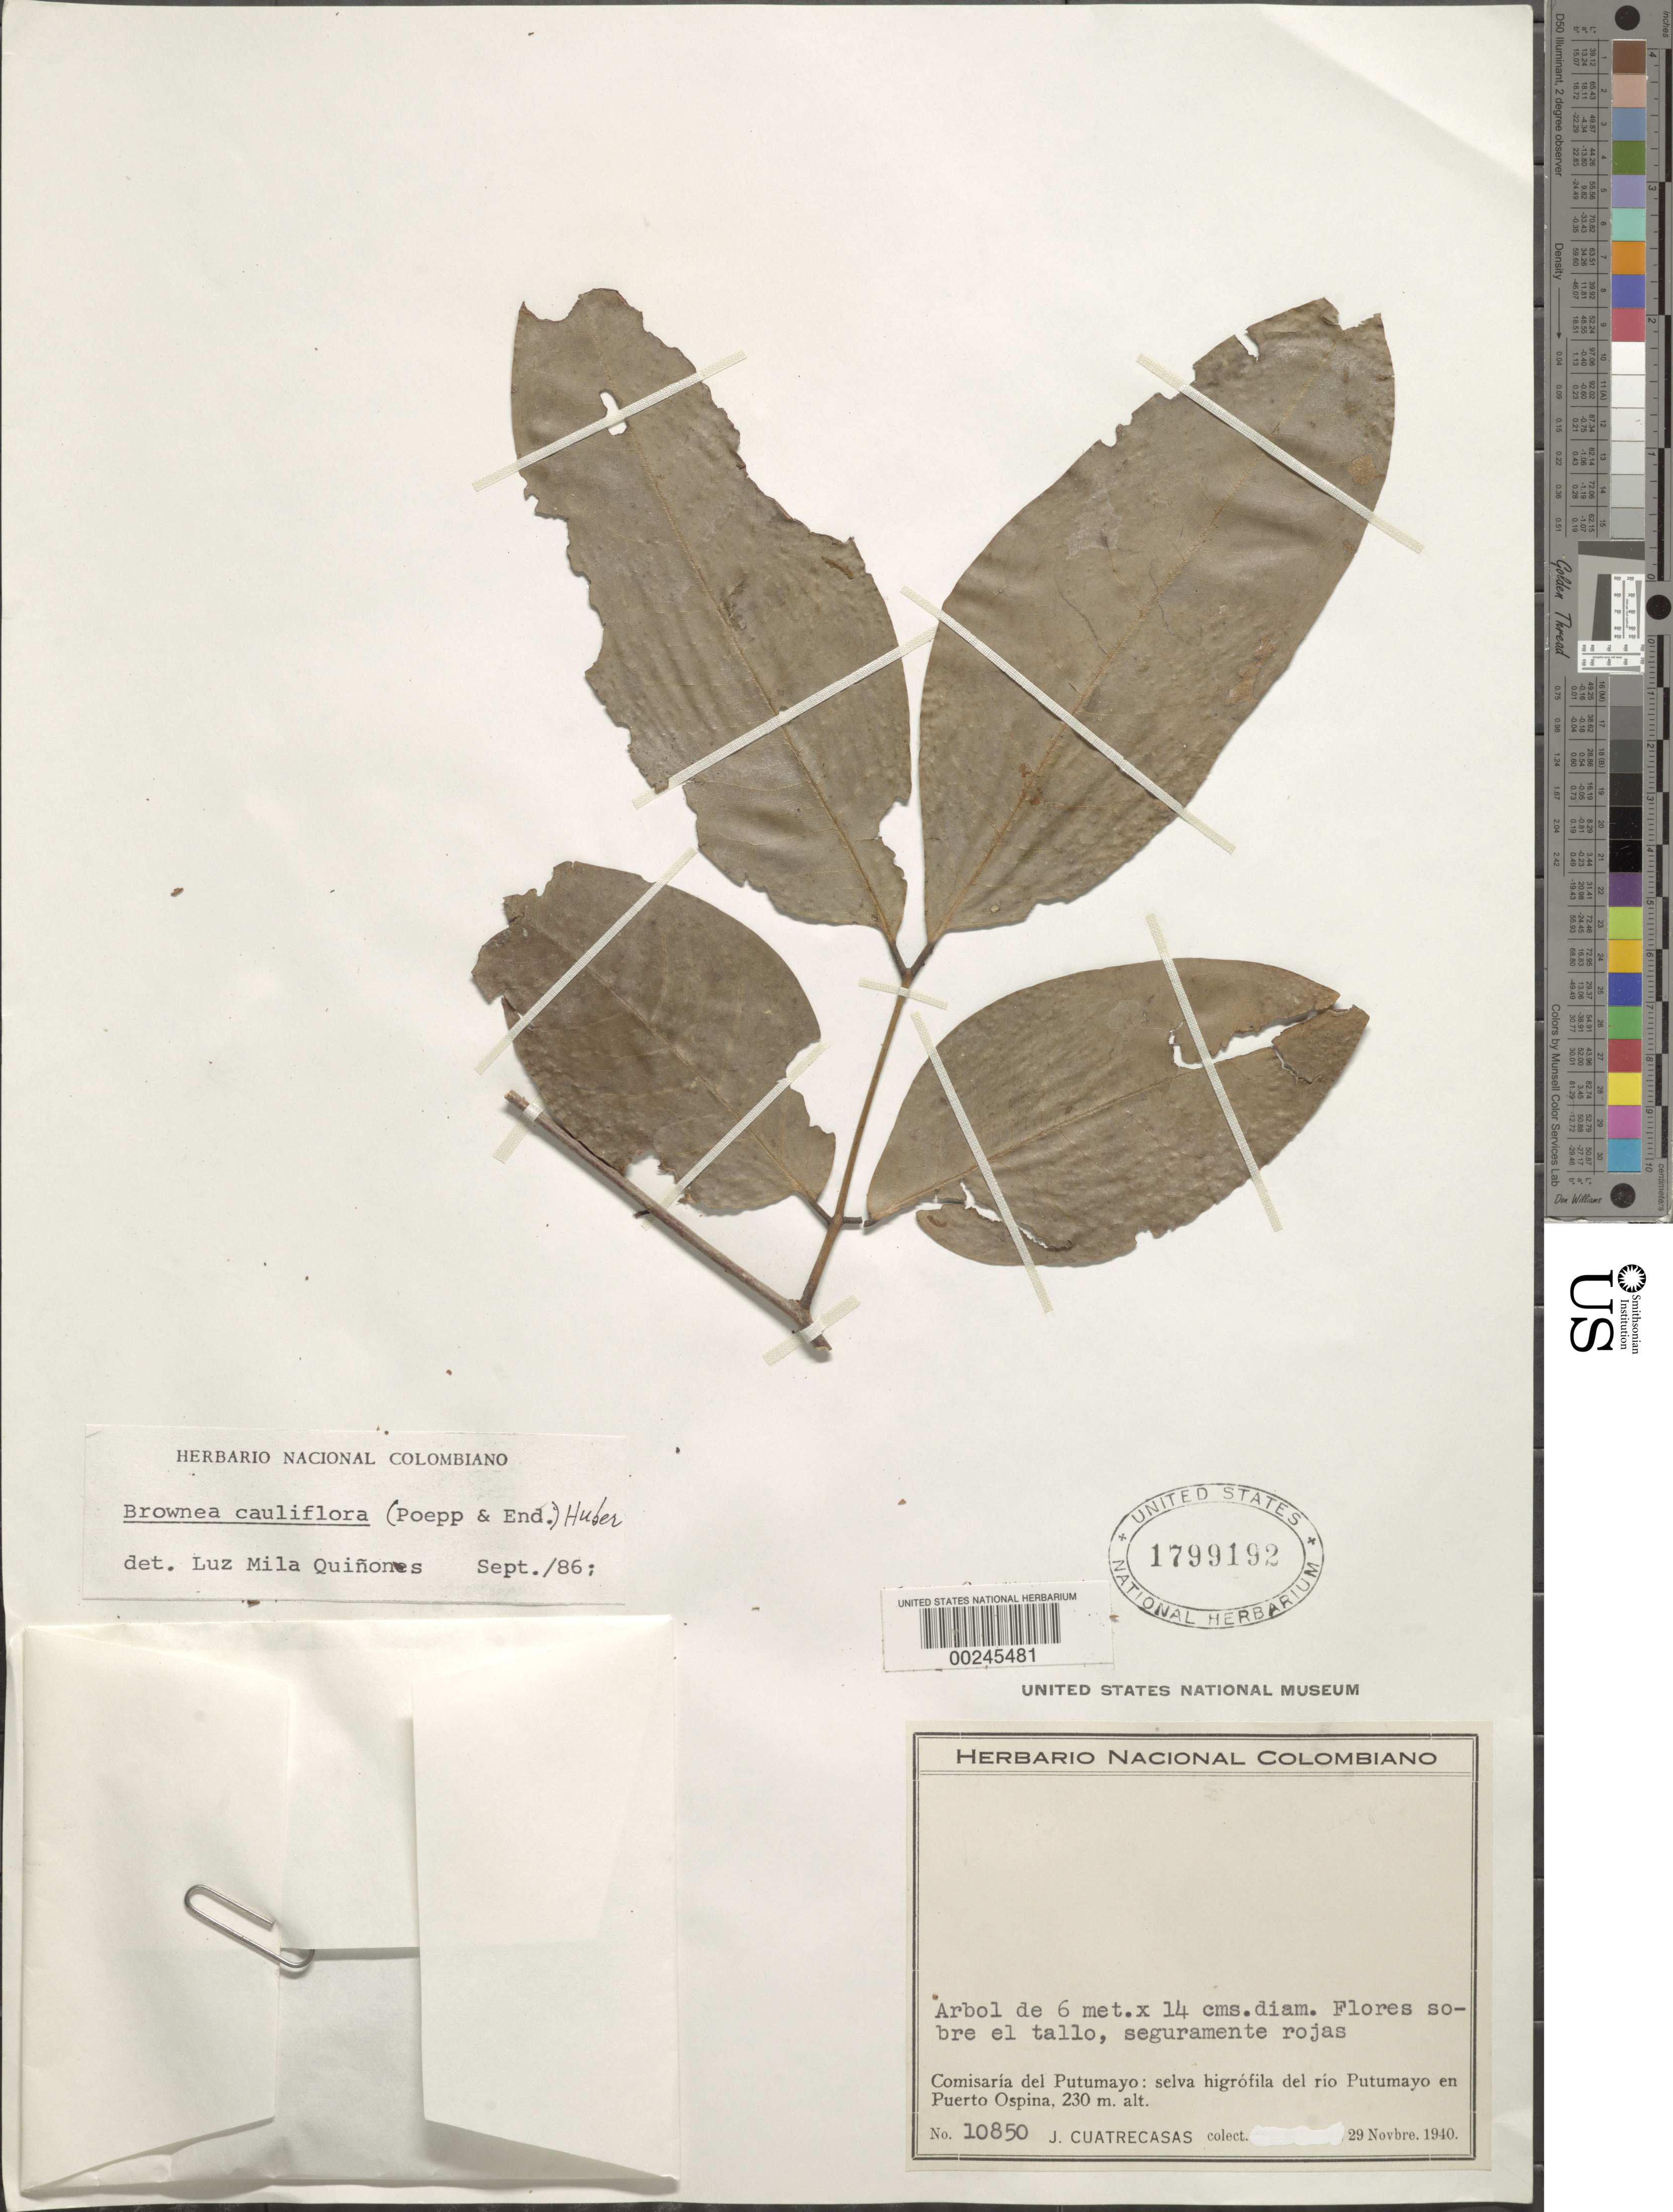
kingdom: Plantae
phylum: Tracheophyta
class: Magnoliopsida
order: Fabales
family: Fabaceae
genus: Brownea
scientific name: Brownea cauliflora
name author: Poepp.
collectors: J. Cuatrecasas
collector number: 10850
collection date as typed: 29 Nov 1940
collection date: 1940-11-29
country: Colombia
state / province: Putumayo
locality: Rio Putumayo in Puerto Ospina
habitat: Forest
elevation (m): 230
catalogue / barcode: US 1799192